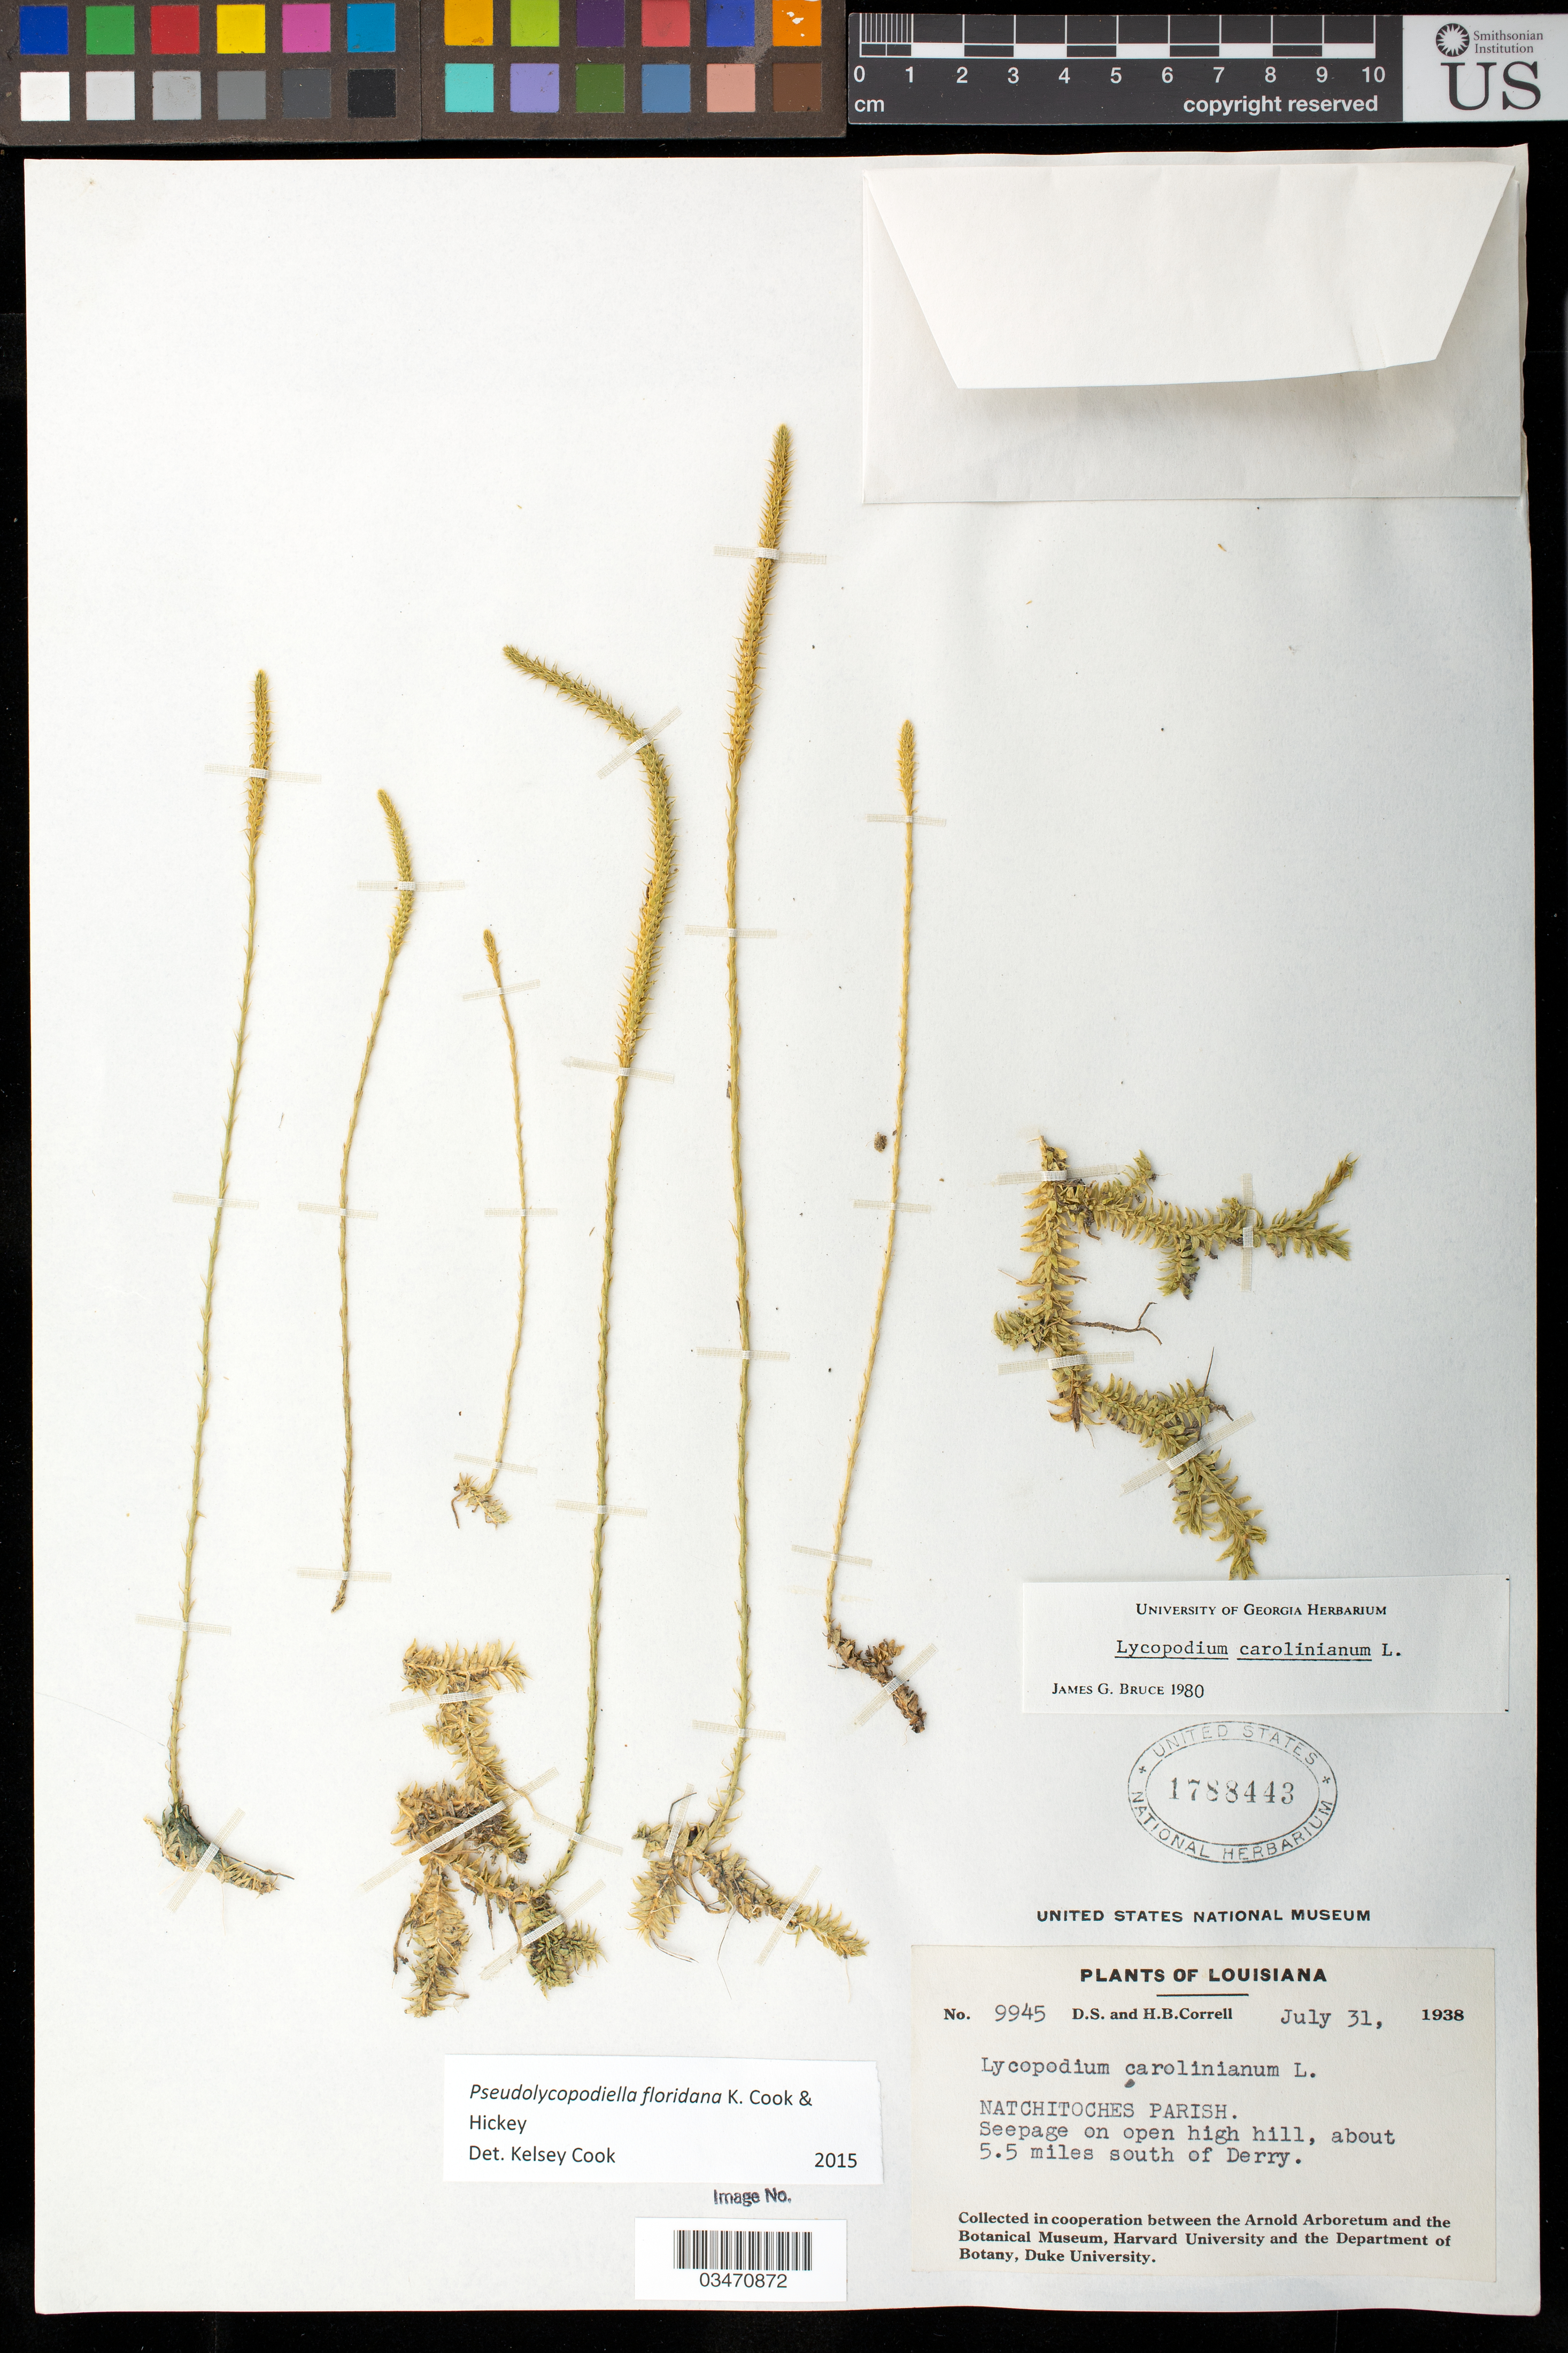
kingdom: Plantae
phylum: Tracheophyta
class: Lycopodiopsida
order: Lycopodiales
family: Lycopodiaceae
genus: Pseudolycopodiella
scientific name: Pseudolycopodiella floridanum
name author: K. Cook & Hickey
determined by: Cook, K.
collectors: D. S. Correll & H. Correll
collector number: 9945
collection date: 1938-07-31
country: United States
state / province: Louisiana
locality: About 5.5 miles south of Derry, Natchitoches Parish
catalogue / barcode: US 1788443